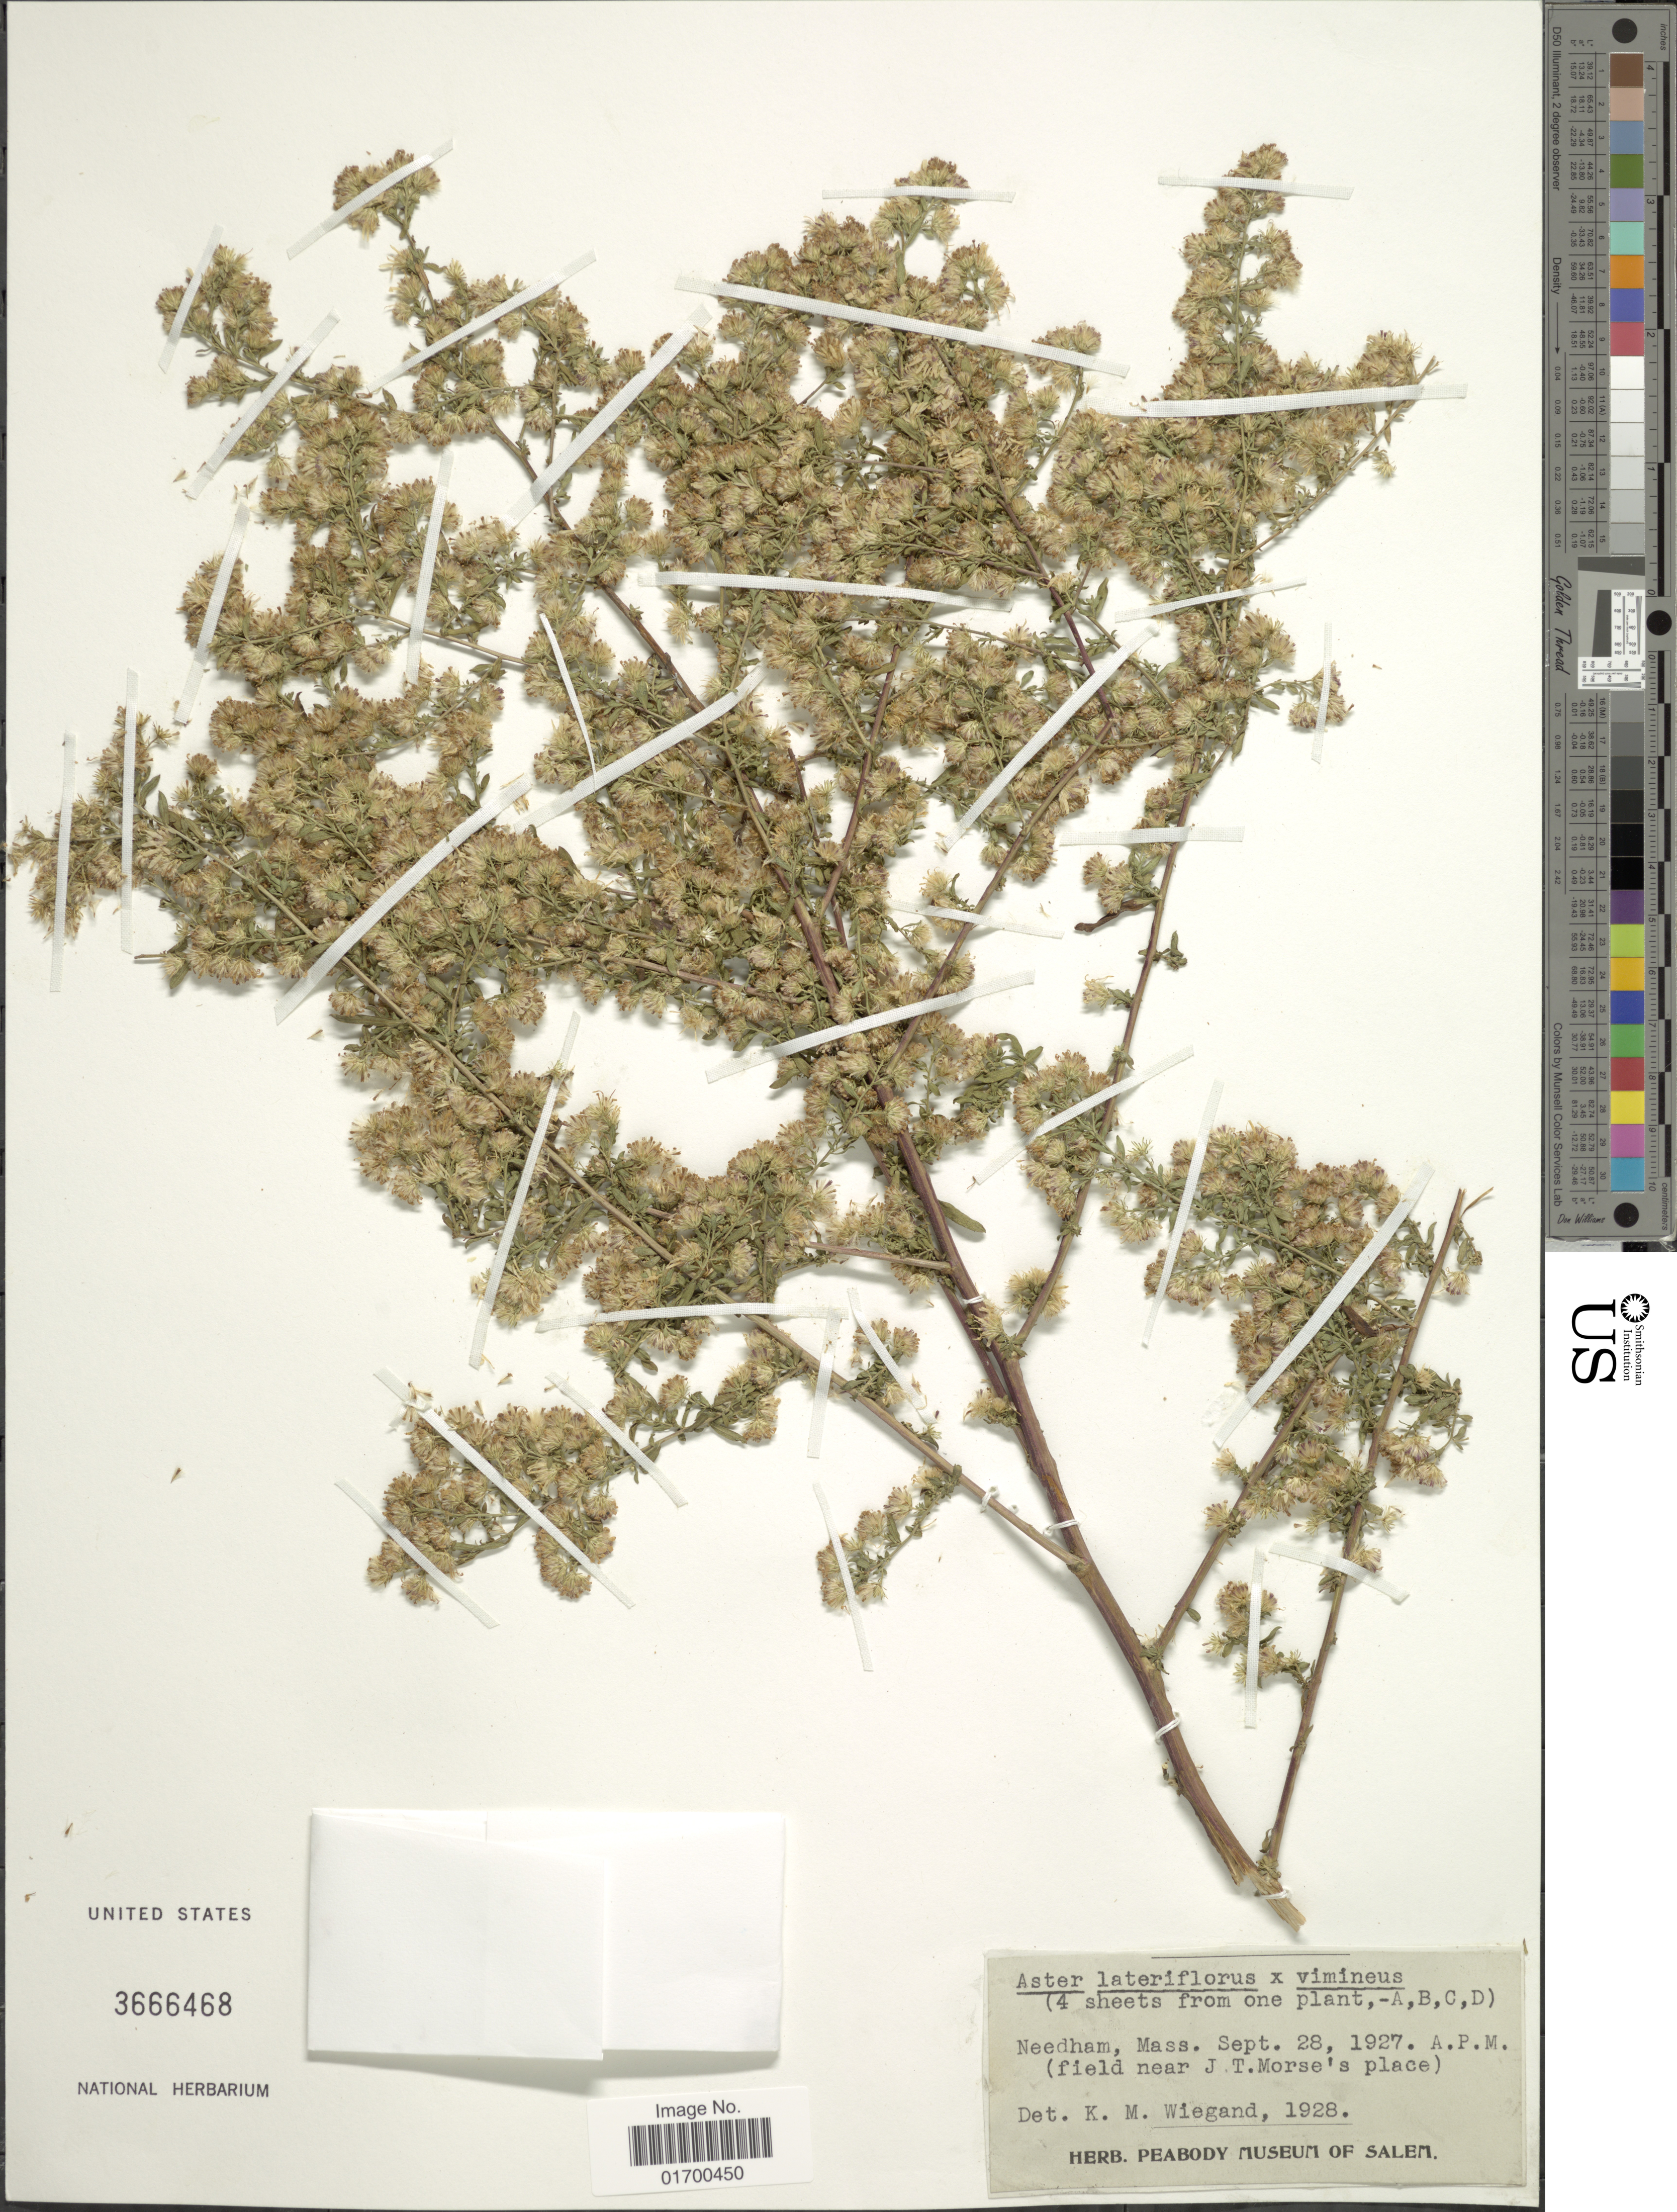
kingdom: Plantae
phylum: Tracheophyta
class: Magnoliopsida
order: Asterales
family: Asteraceae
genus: Symphyotrichum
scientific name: Symphyotrichum lateriflorum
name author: (L.) Á. Löve & D. Löve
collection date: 1927-09-28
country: United States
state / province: Massachusetts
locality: Needham, (field near J.T. Morse's place)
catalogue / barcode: US 3666468